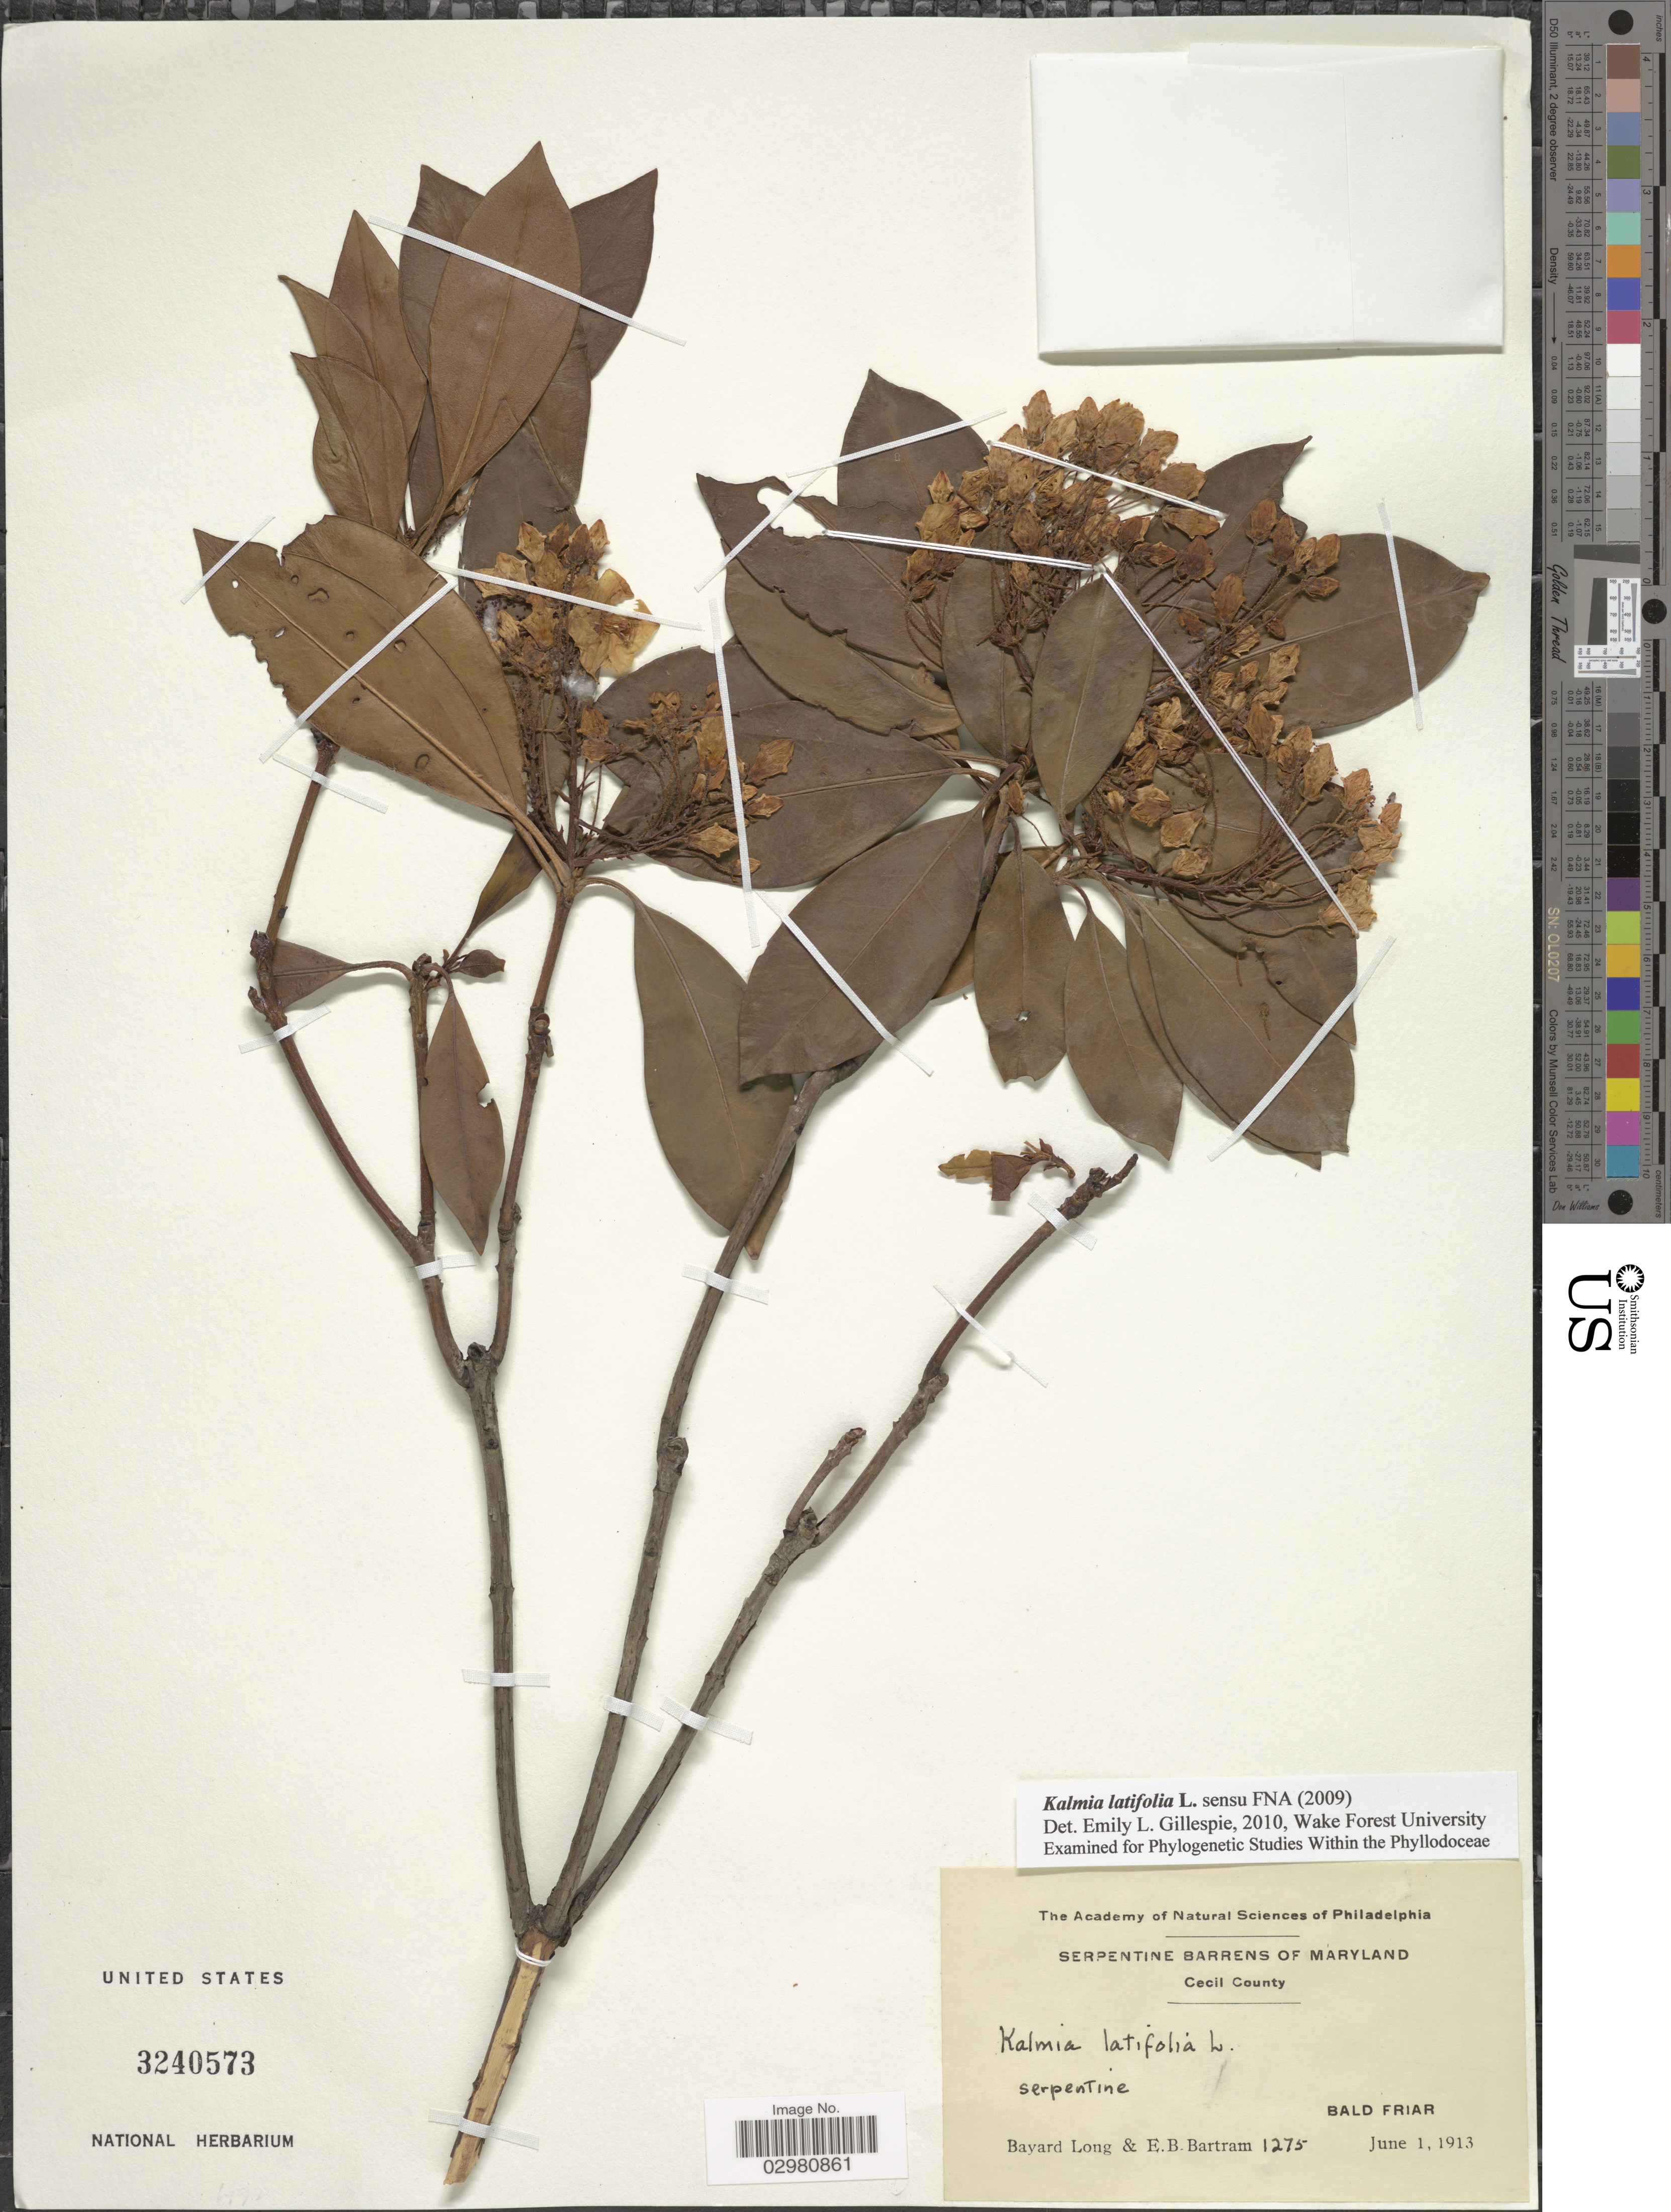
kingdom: Plantae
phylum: Tracheophyta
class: Magnoliopsida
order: Ericales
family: Ericaceae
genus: Kalmia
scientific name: Kalmia latifolia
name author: L.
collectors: B. Long & E. B. Bartram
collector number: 1275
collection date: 1913-06-01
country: United States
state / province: Maryland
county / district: Cecil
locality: Serpentine Barrens of Maryland. Cecil County. Serpentine. Bald Friar.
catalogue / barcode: US 3240573